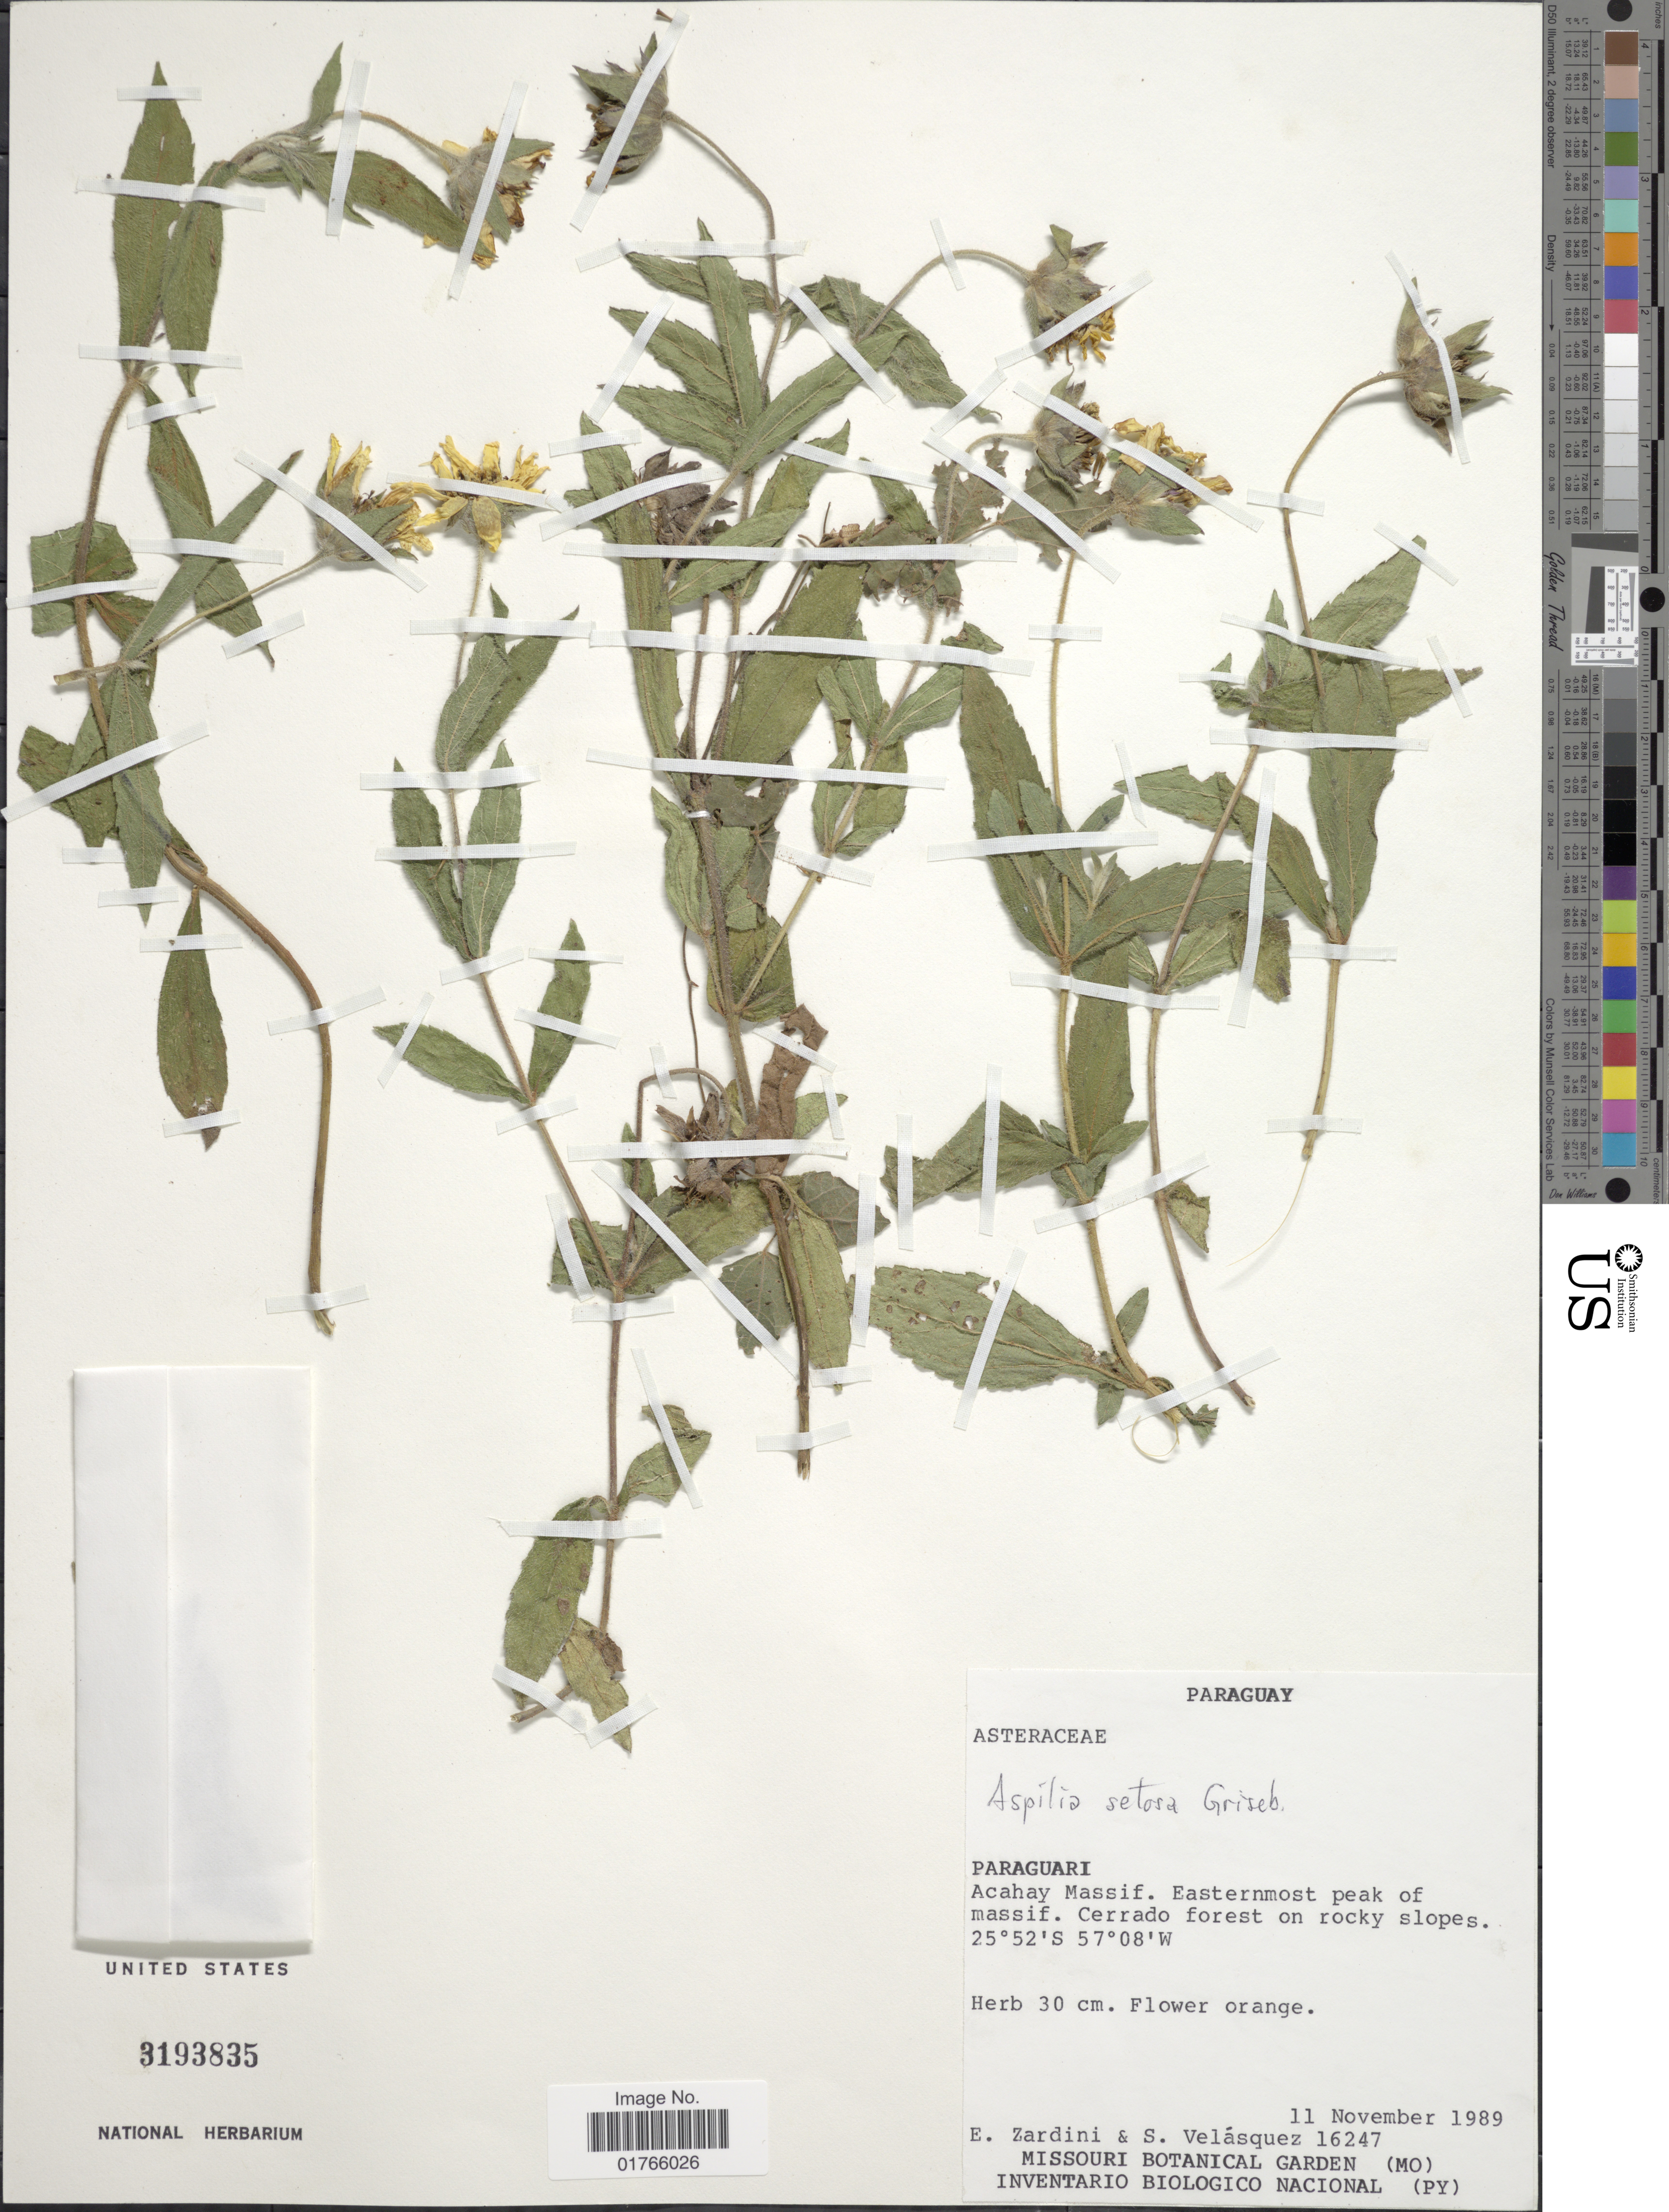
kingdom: Plantae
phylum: Tracheophyta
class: Magnoliopsida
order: Asterales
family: Asteraceae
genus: Aspilia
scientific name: Aspilia setosa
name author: Griseb.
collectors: E. M. Zardini & S. Velasquez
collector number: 16247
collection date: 1989-11-11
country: Paraguay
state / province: Paraguari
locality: Acahay Massif, Easternmost peak of massif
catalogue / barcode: US 3193835